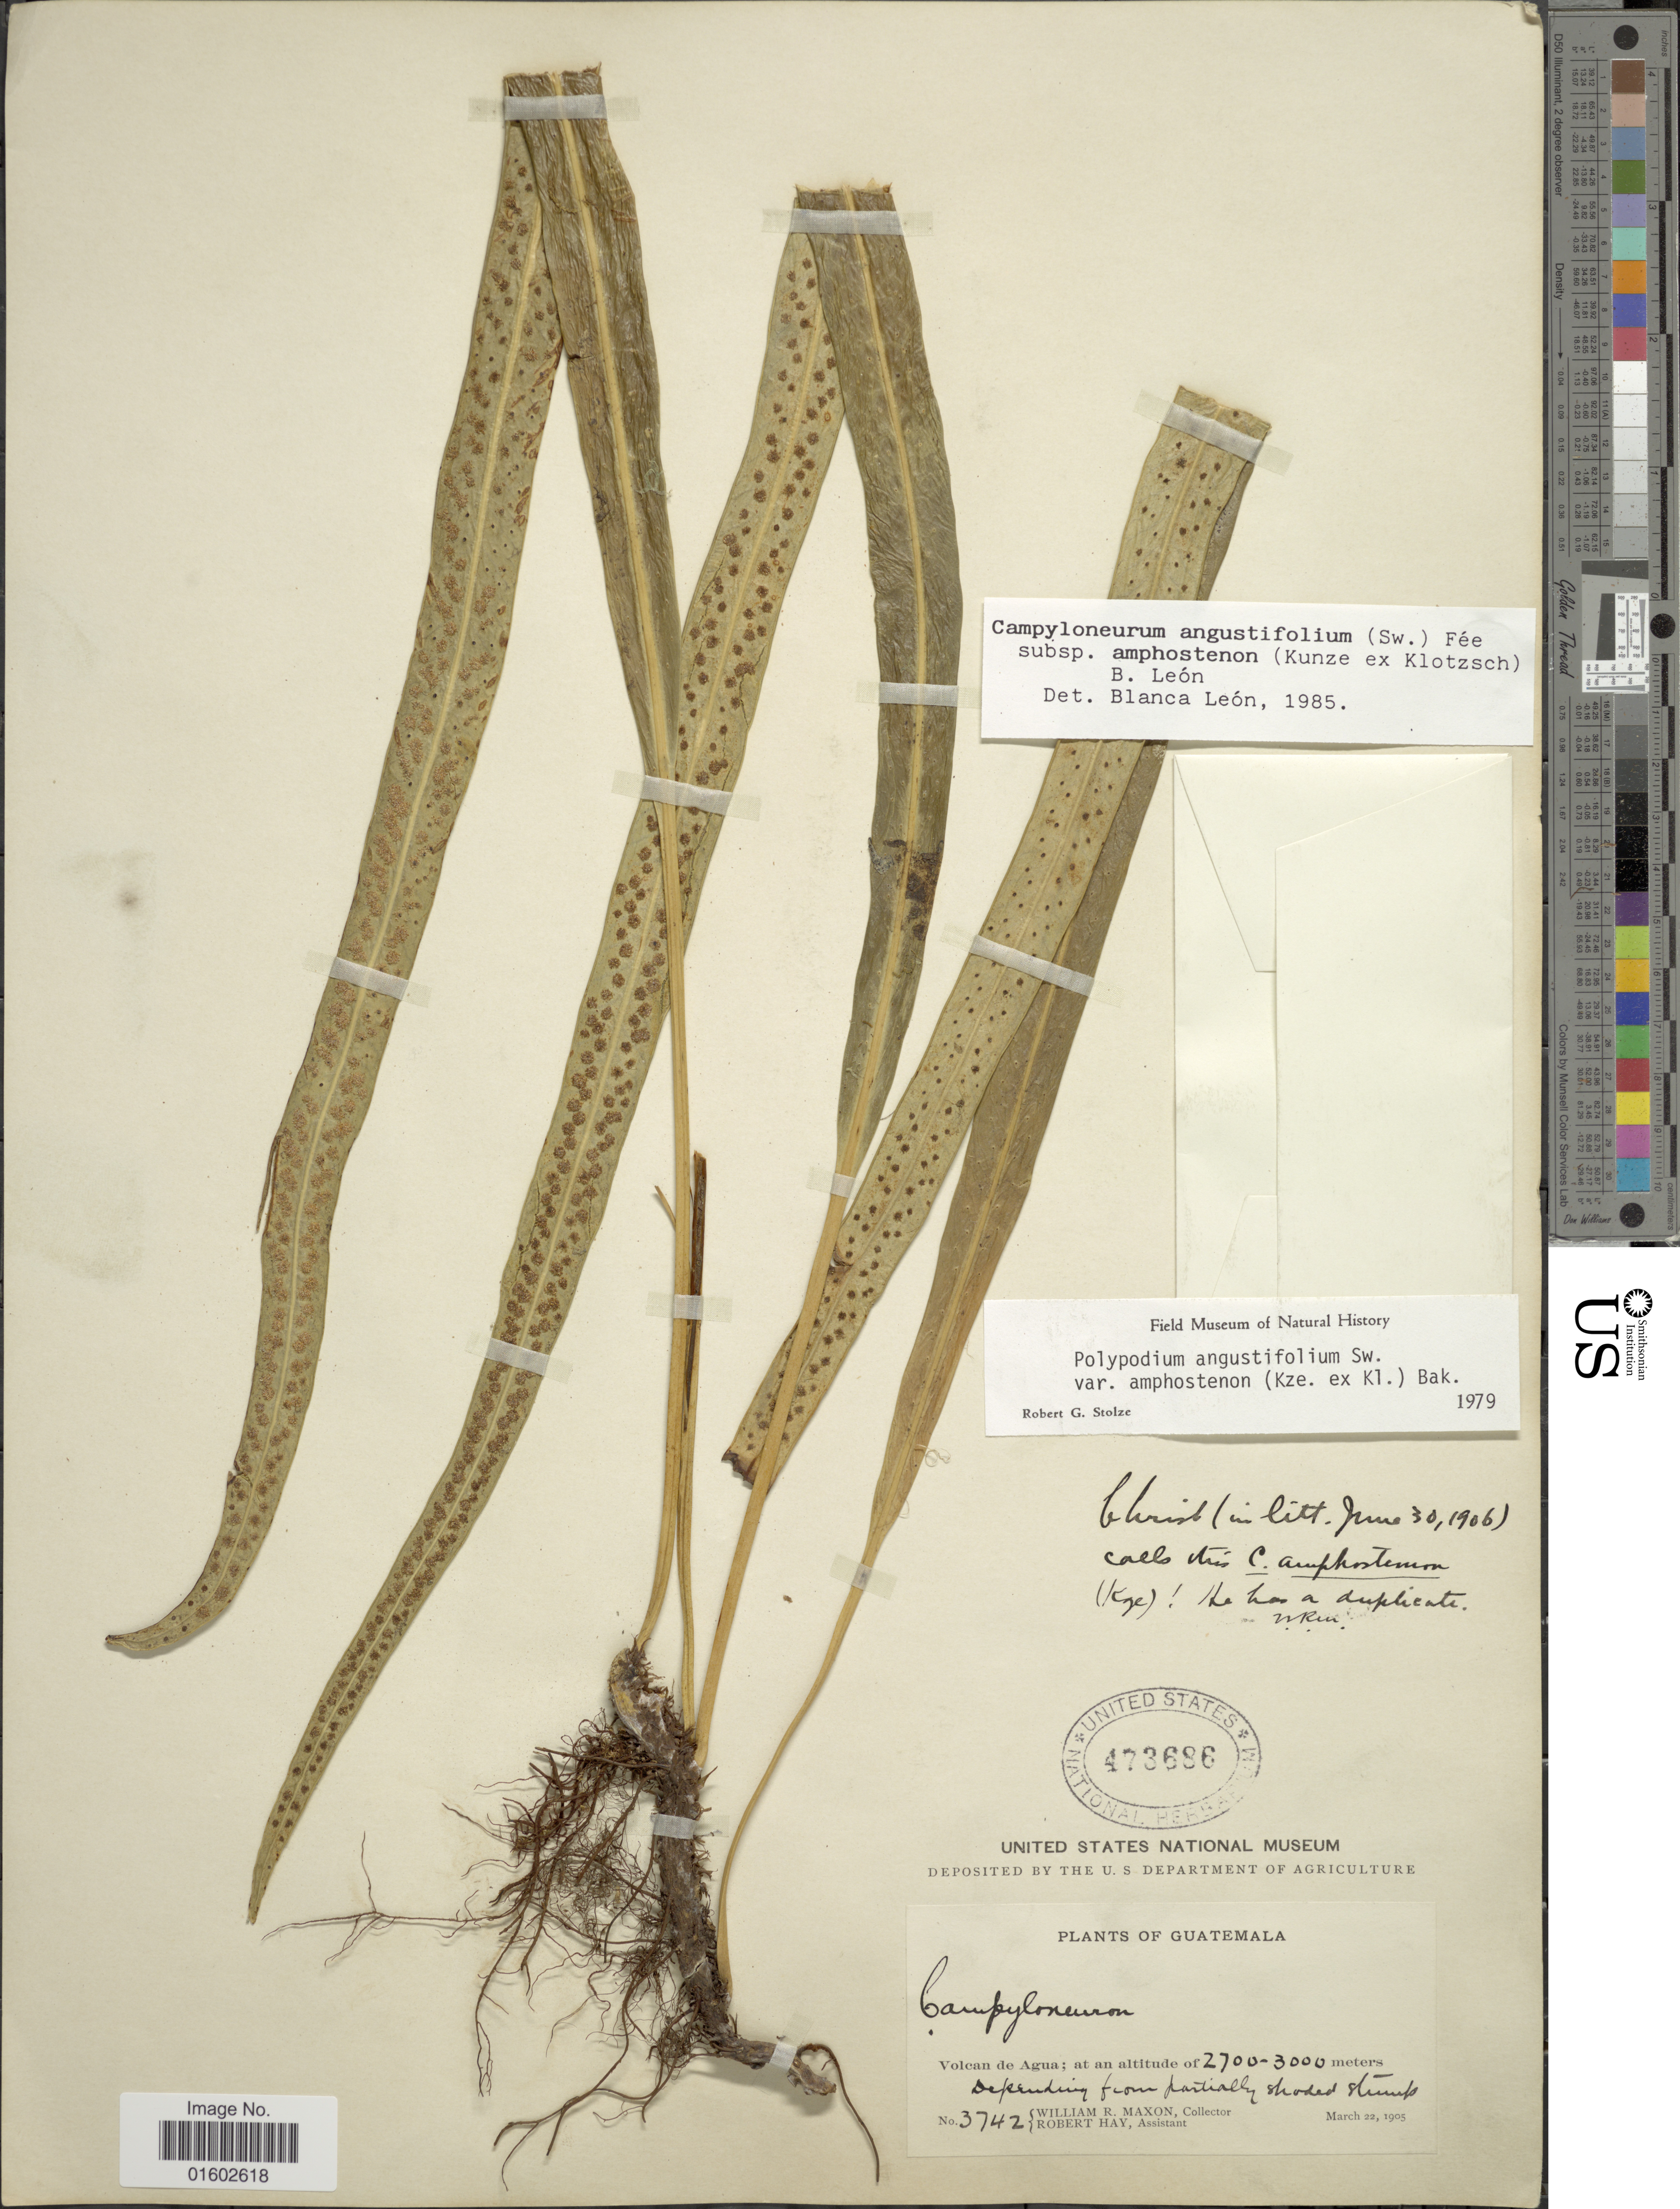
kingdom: Plantae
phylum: Tracheophyta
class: Polypodiopsida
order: Polypodiales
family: Polypodiaceae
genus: Campyloneurum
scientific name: Campyloneurum amphostenon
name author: (Kunze ex Klotzsch) Fée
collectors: W. R. Maxon & R. H. Hay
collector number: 3742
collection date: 1905-03-22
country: Guatemala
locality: Volcan de Agua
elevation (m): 2700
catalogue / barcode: US 473686